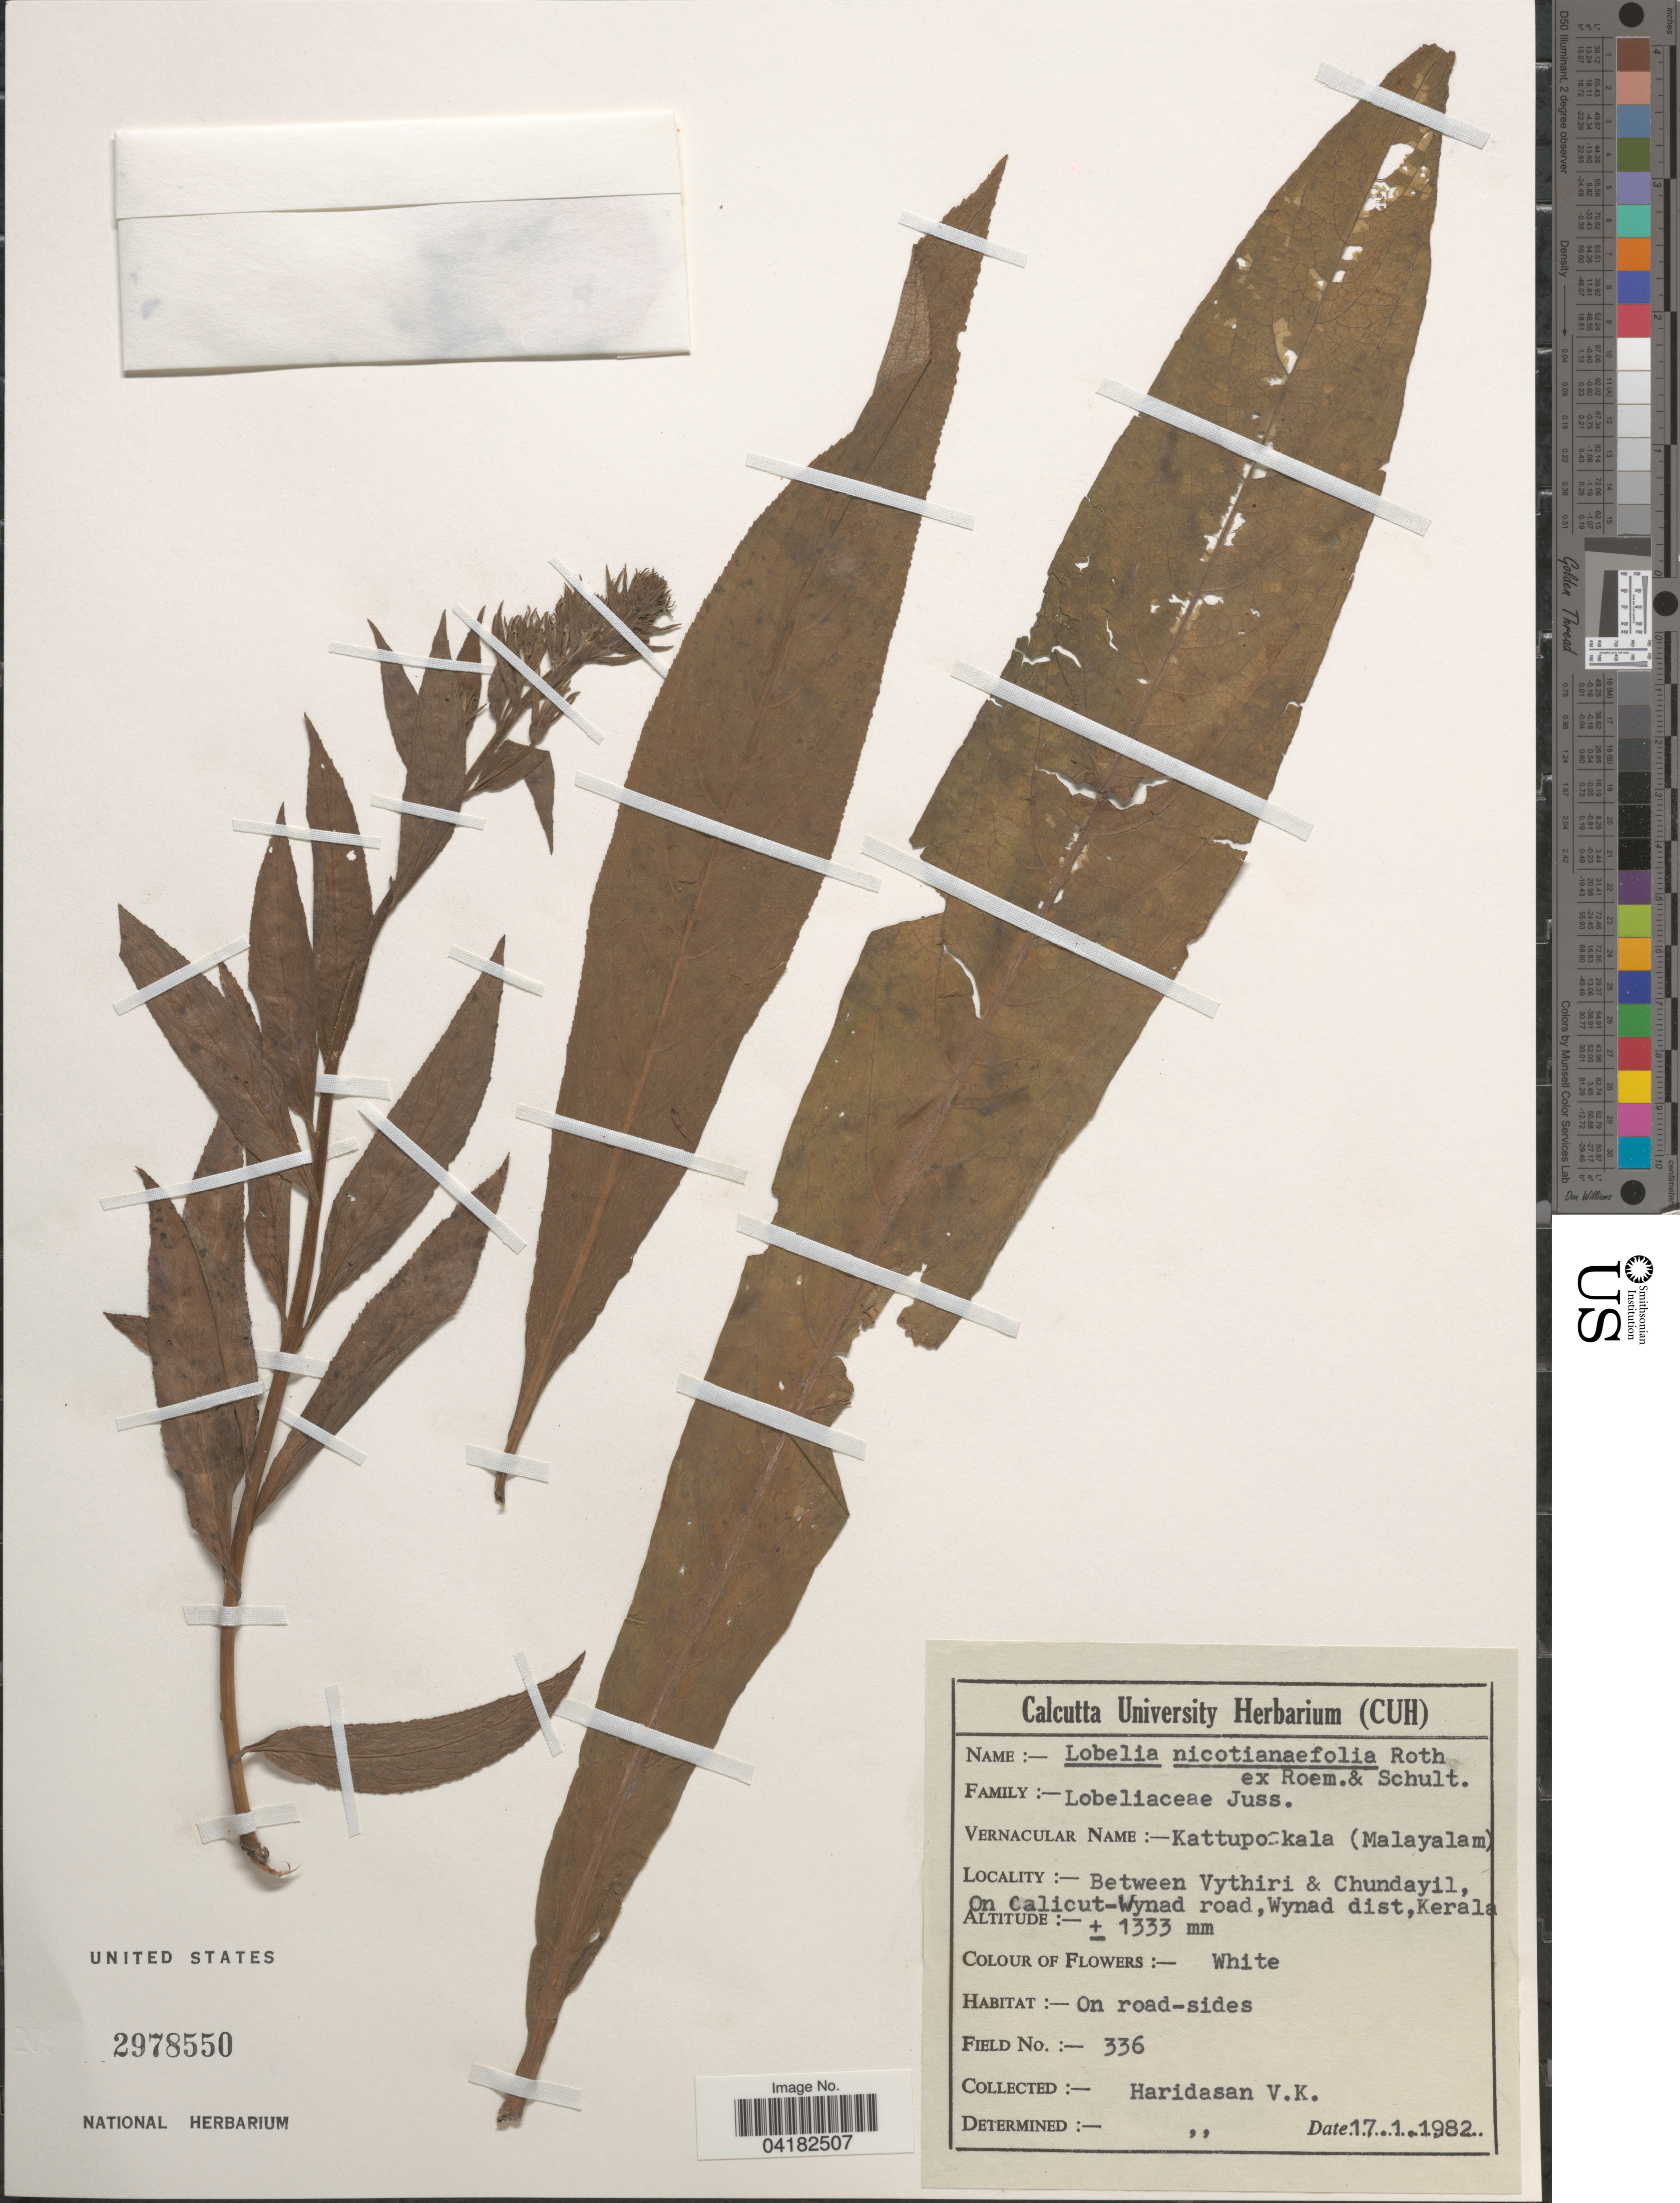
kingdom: Plantae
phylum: Tracheophyta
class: Magnoliopsida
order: Asterales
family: Campanulaceae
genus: Lobelia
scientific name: Lobelia nicotianifolia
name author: Roth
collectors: V. Haridasan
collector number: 336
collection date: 1982-01-17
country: India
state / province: Kerala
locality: Between Vythiri & Chundayil, On Calicut-Wynad road, Wynad dist.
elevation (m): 1333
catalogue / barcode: US 2978550